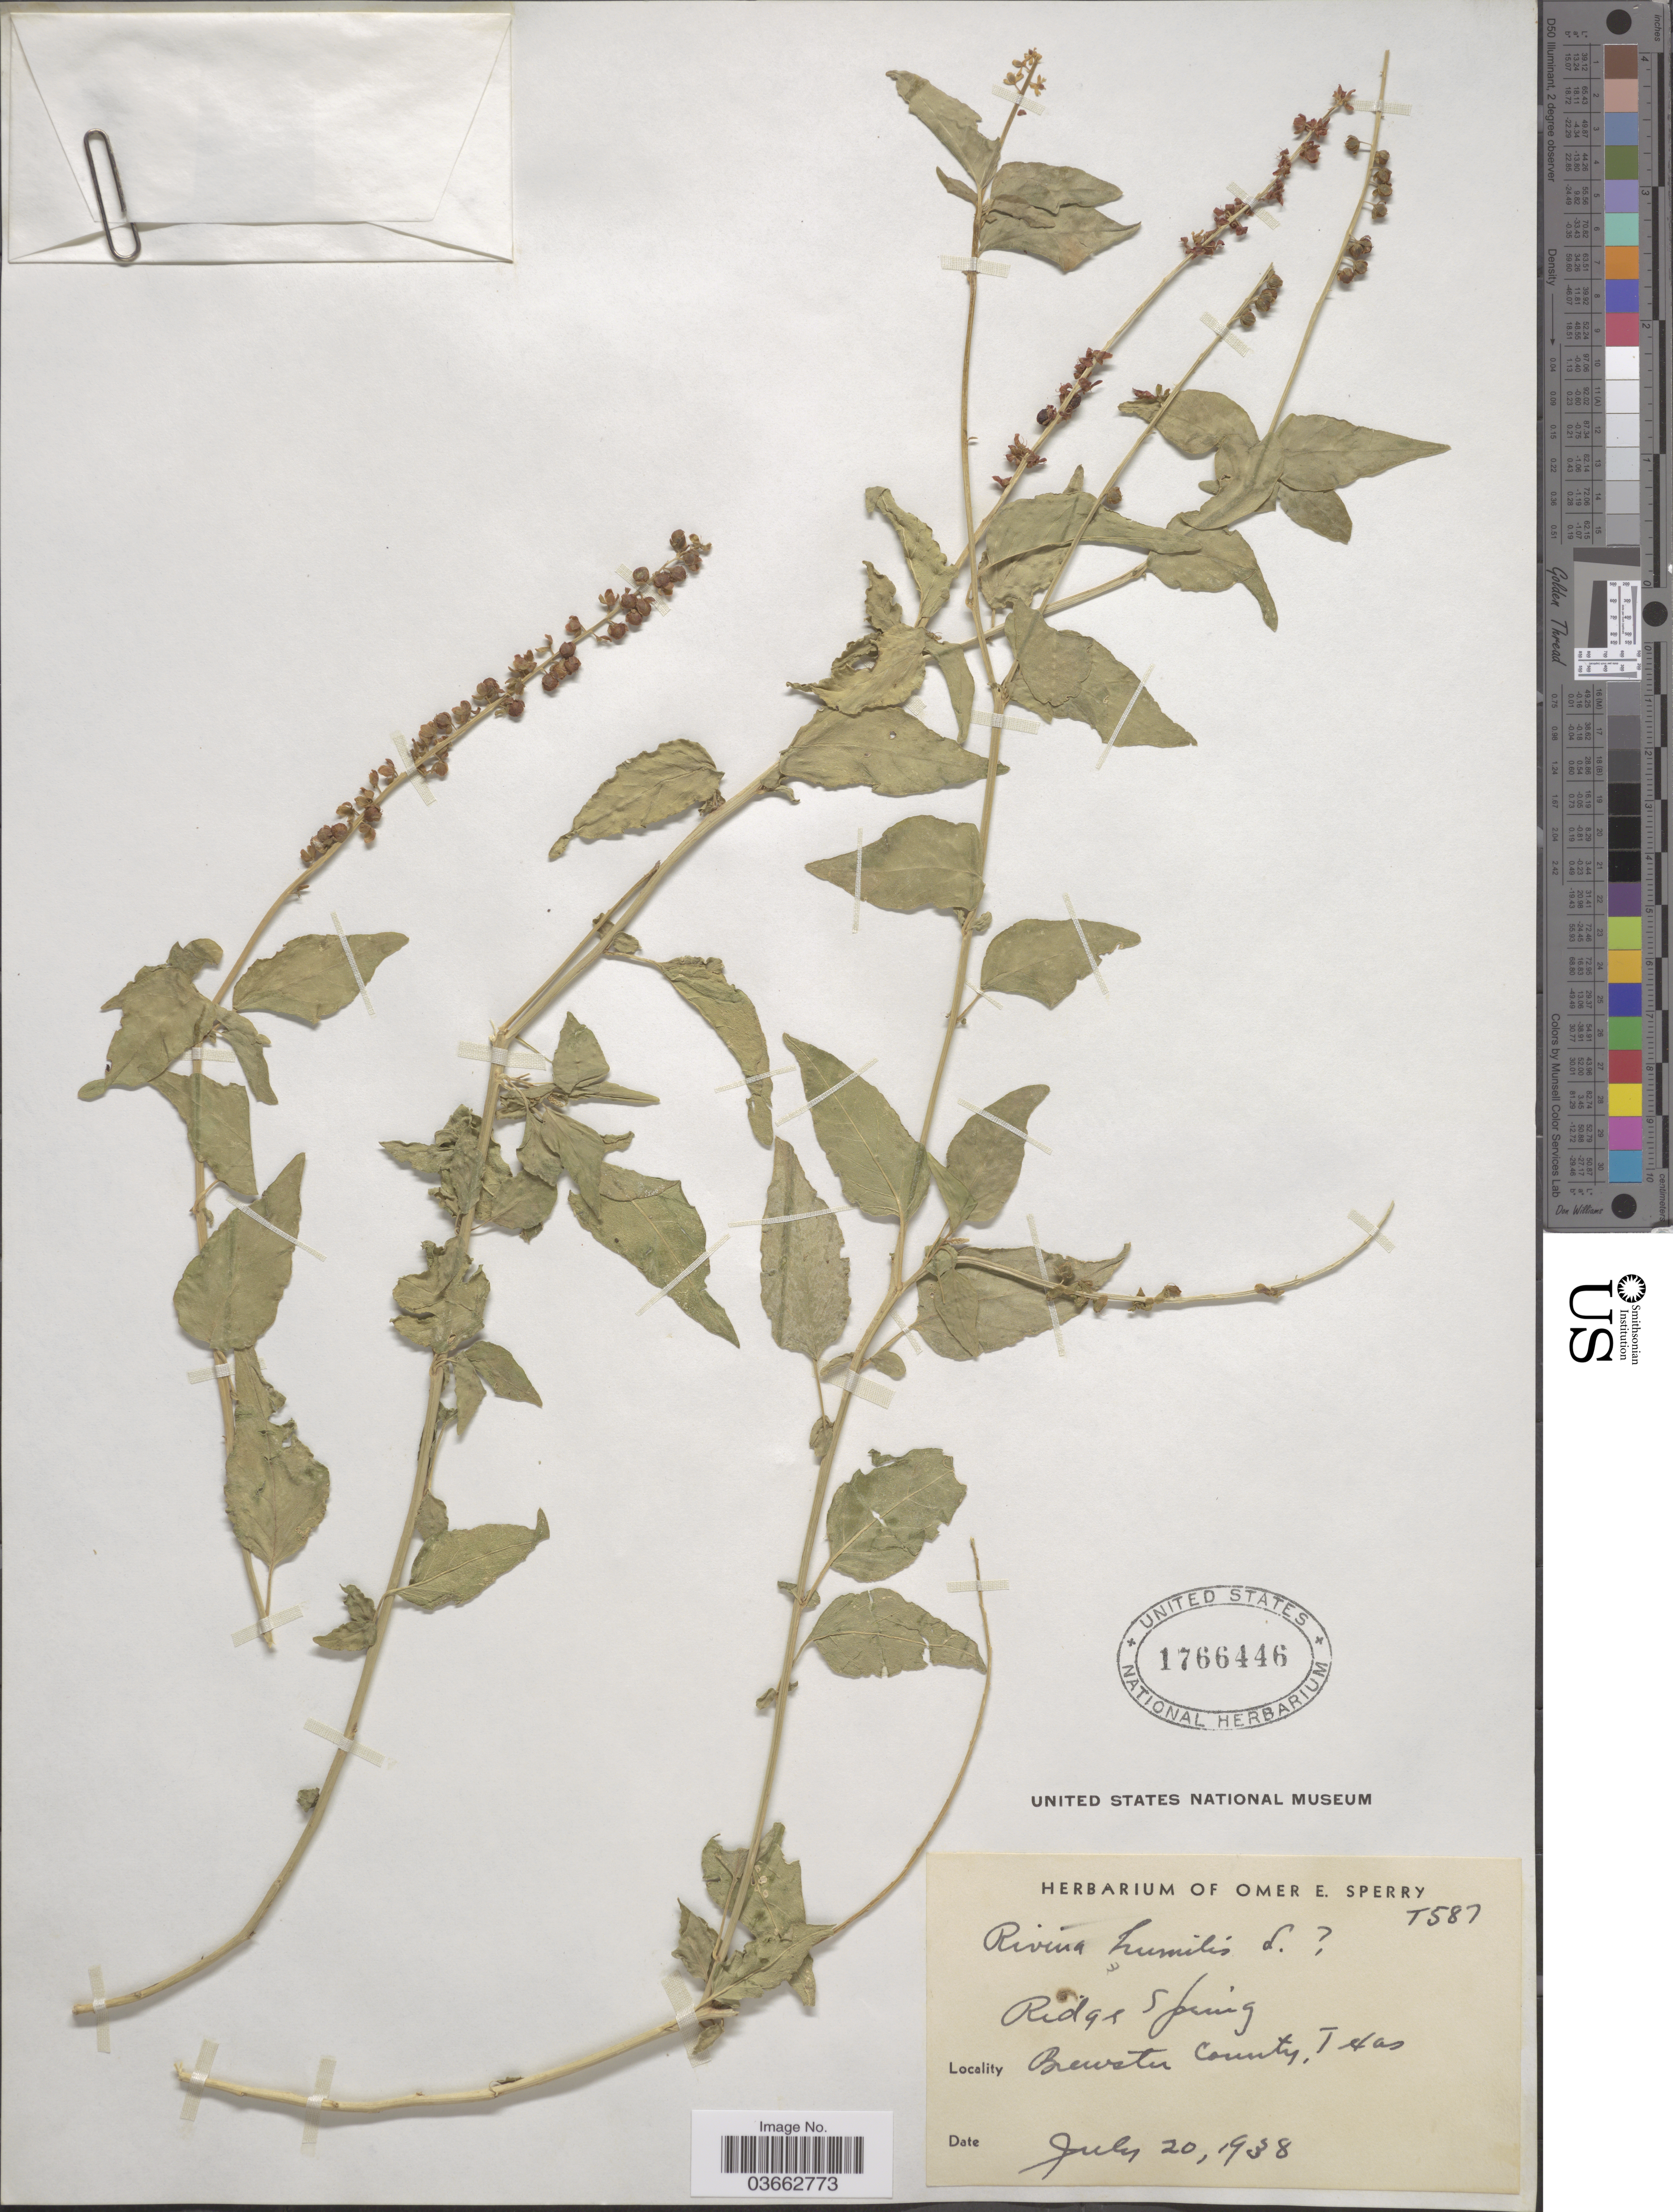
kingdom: Plantae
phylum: Tracheophyta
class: Magnoliopsida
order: Caryophyllales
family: Phytolaccaceae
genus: Rivina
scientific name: Rivina humilis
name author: L.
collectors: ex. herb. Omer E. Sperry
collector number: T587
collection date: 1938-07-20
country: United States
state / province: Texas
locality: Ridge Spring, Brewster County.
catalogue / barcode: US 1766446